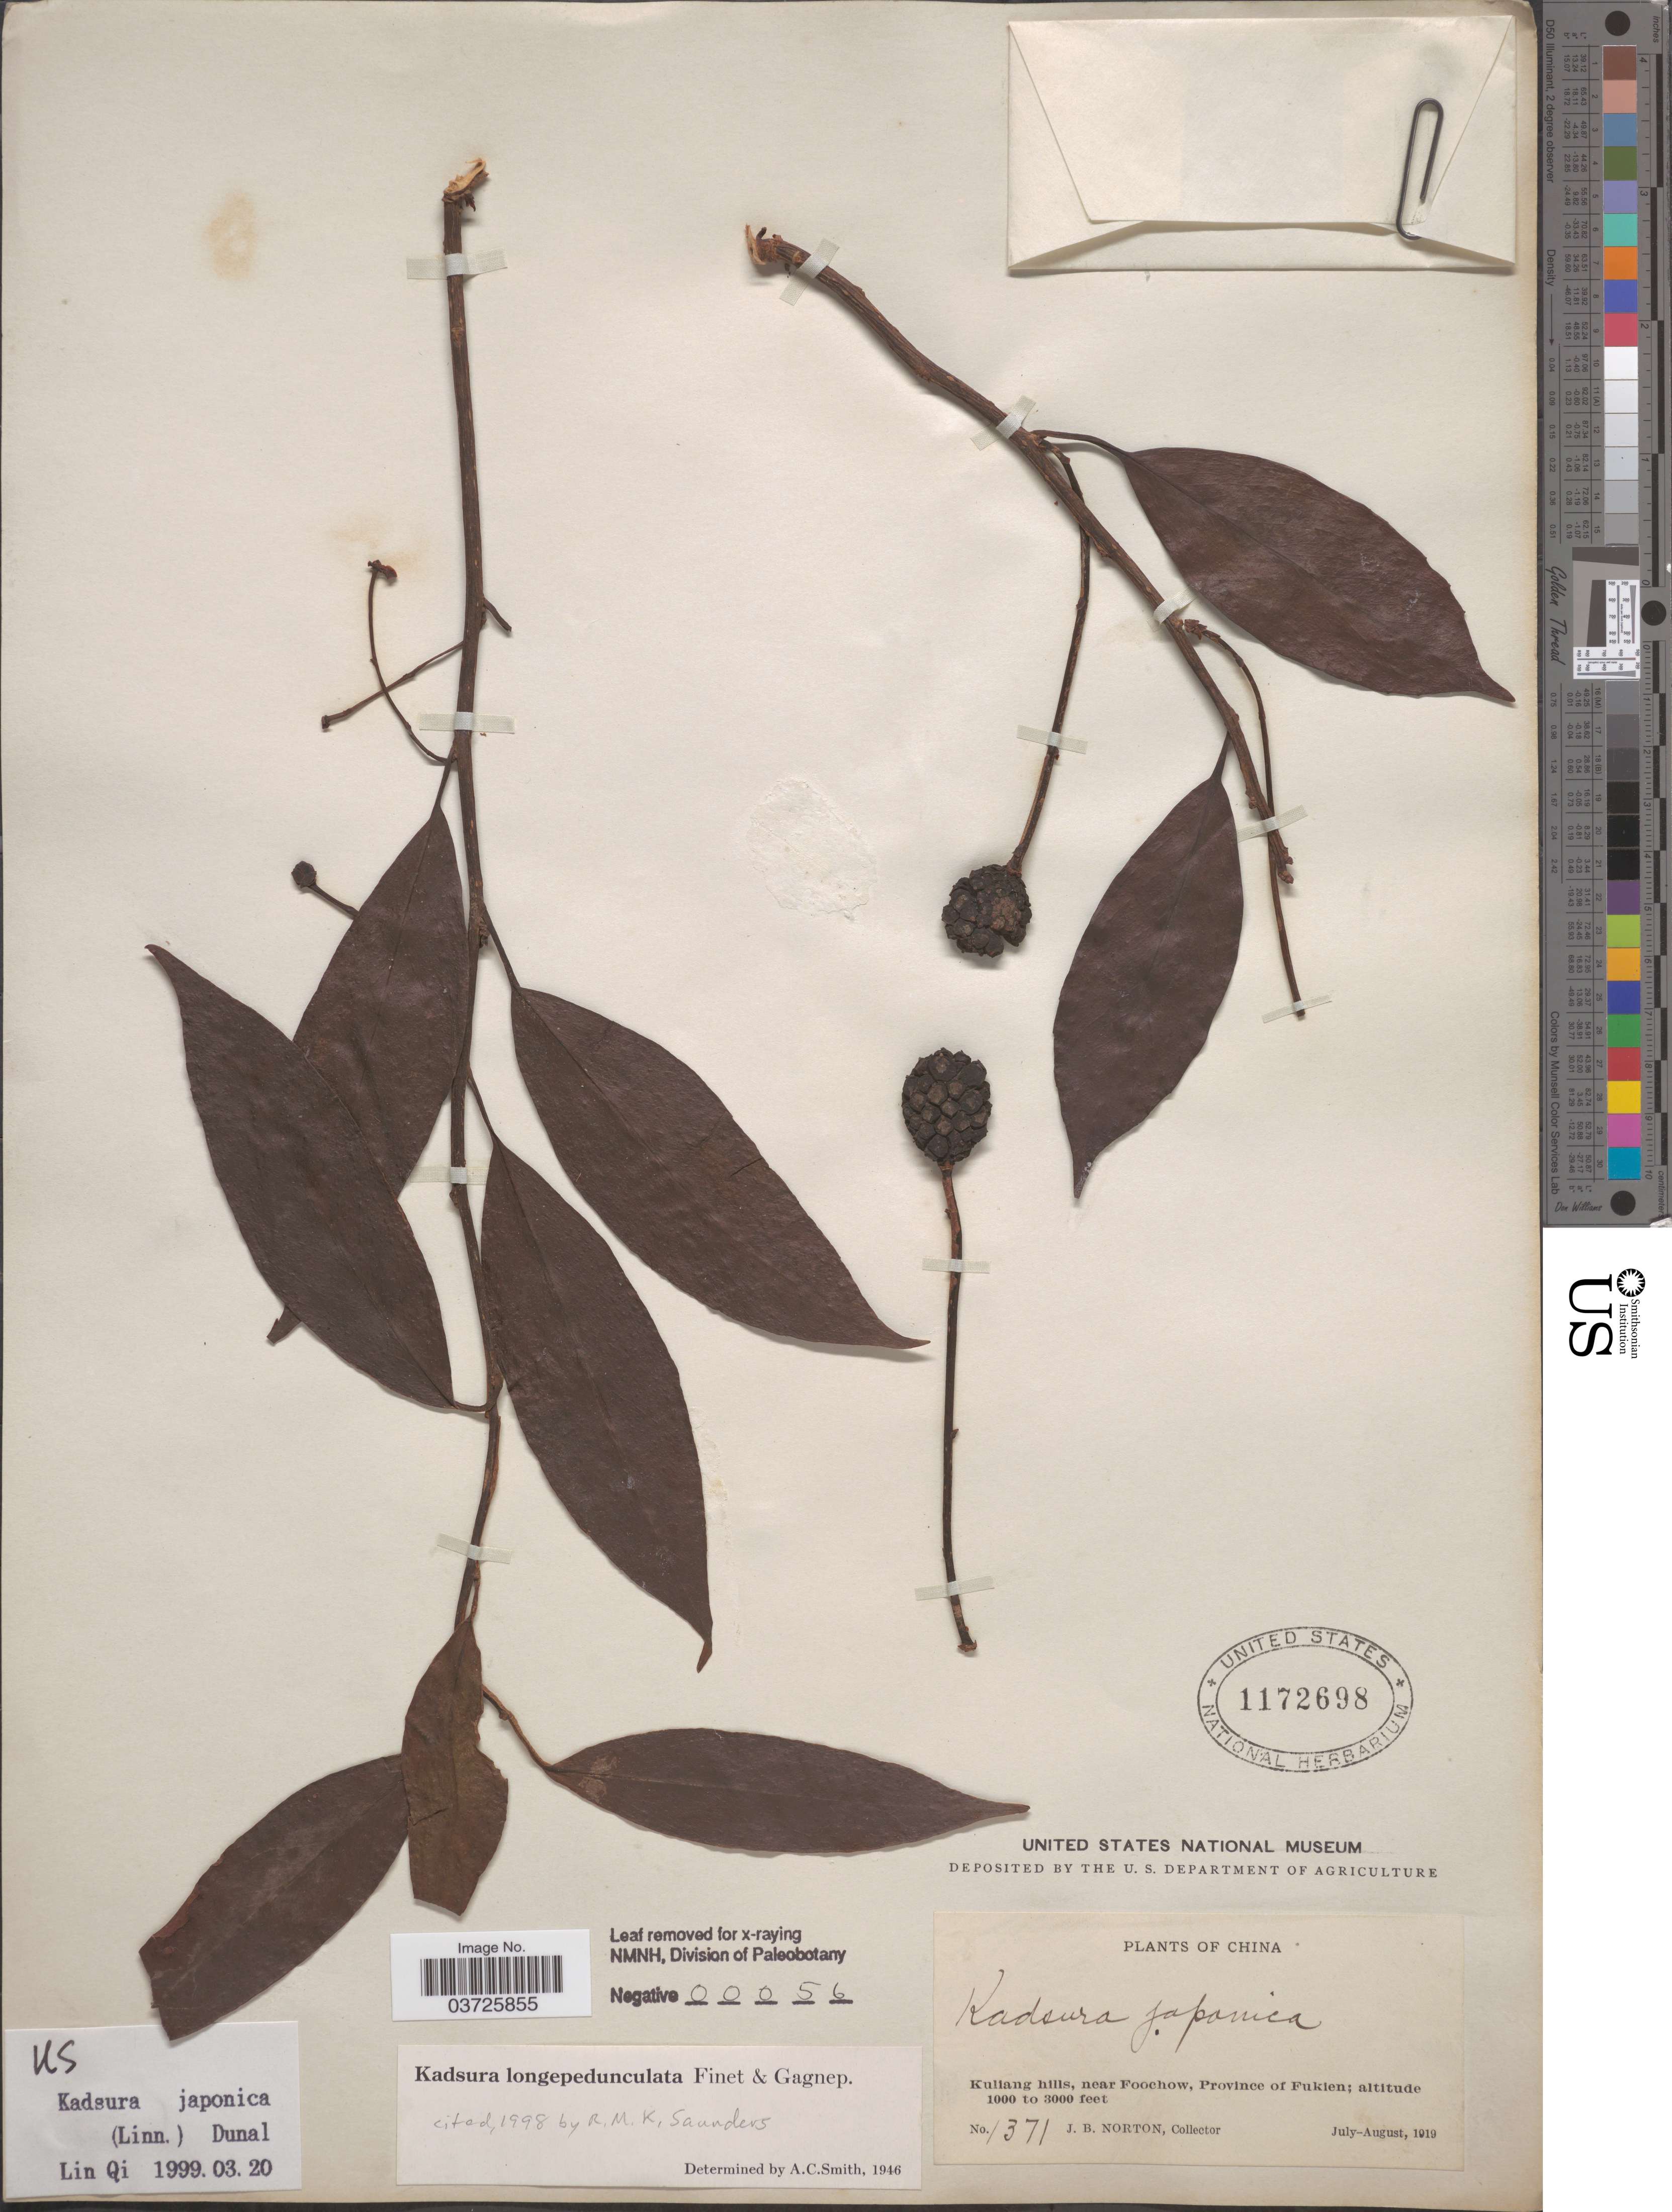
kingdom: Plantae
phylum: Tracheophyta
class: Magnoliopsida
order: Austrobaileyales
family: Schisandraceae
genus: Kadsura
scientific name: Kadsura japonica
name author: (L.) Dunal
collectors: J. B. Norton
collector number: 1371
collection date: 1919-07/1919-08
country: China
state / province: Fujian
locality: Kuliang hills, near Foochow, Province of Fukien.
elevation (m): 305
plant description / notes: Fruit temporarily sampled for micro-CT scanning.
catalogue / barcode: US 1172698